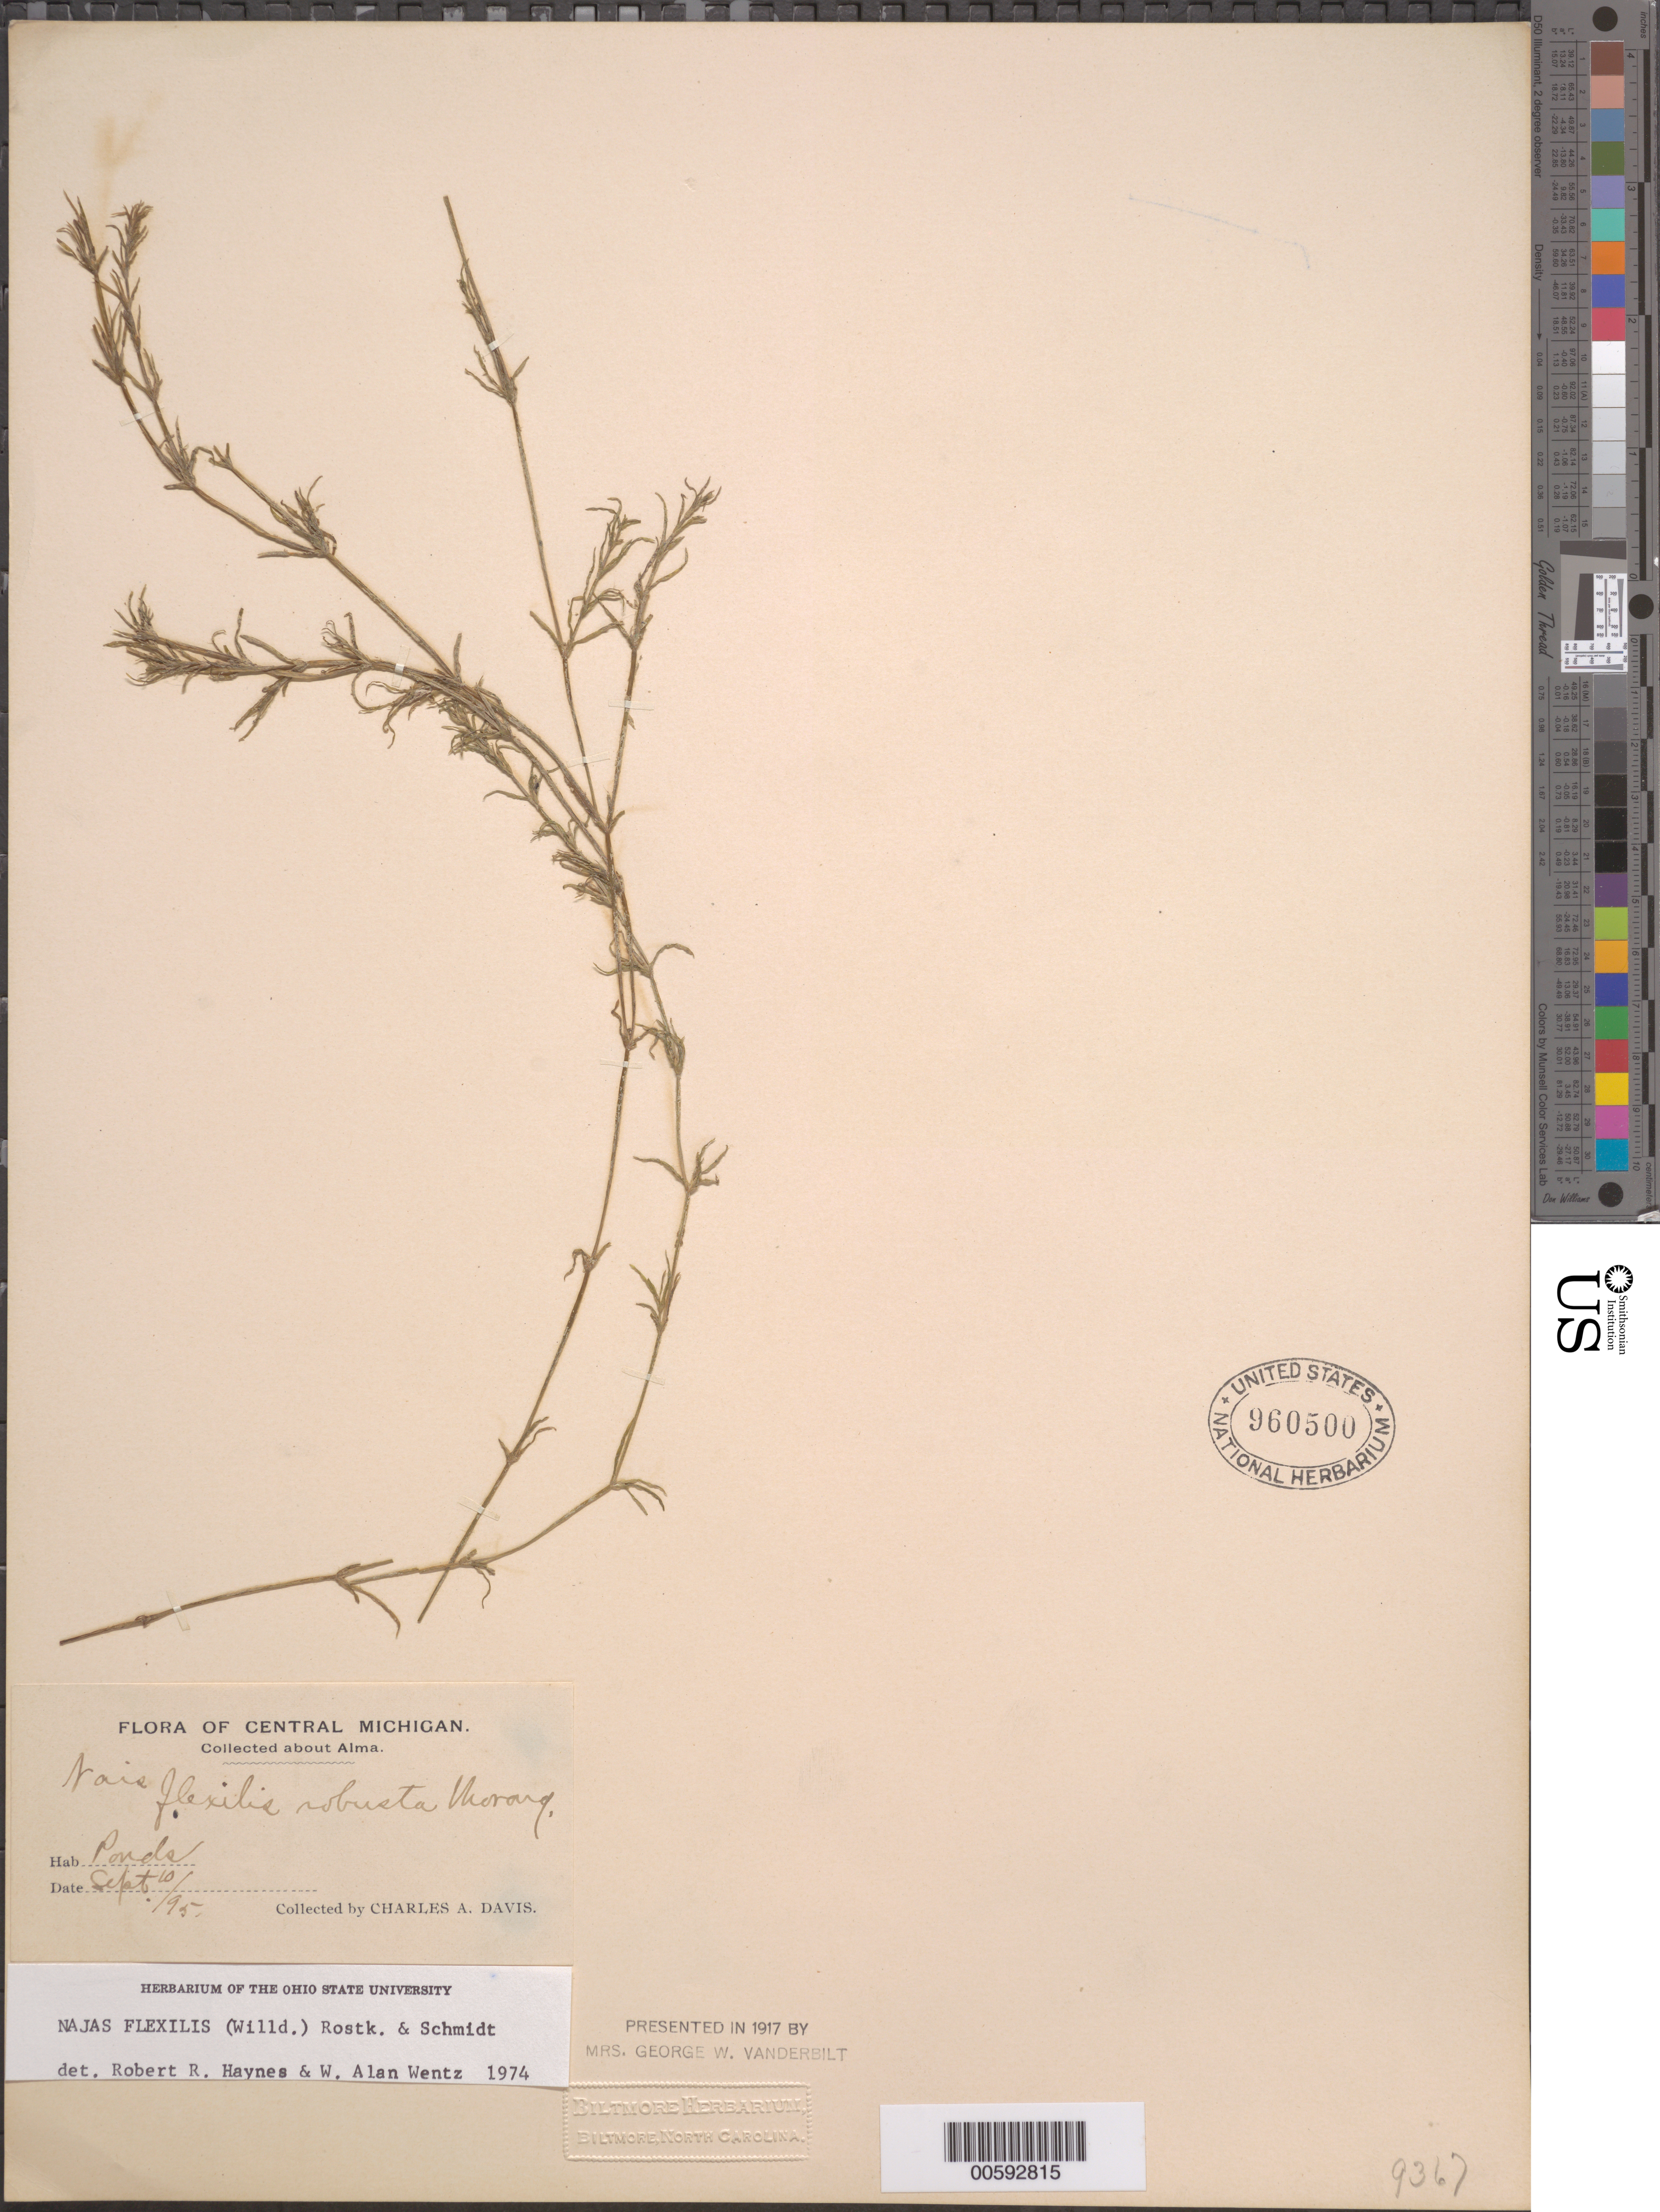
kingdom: Plantae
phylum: Tracheophyta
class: Liliopsida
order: Alismatales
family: Hydrocharitaceae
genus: Najas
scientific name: Najas flexilis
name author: (Willd.) Rostk. & Schmidt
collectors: C. Davis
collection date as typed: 10 Sep 1895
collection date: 1895-09-10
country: United States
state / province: Michigan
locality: Alma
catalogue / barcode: US 960500